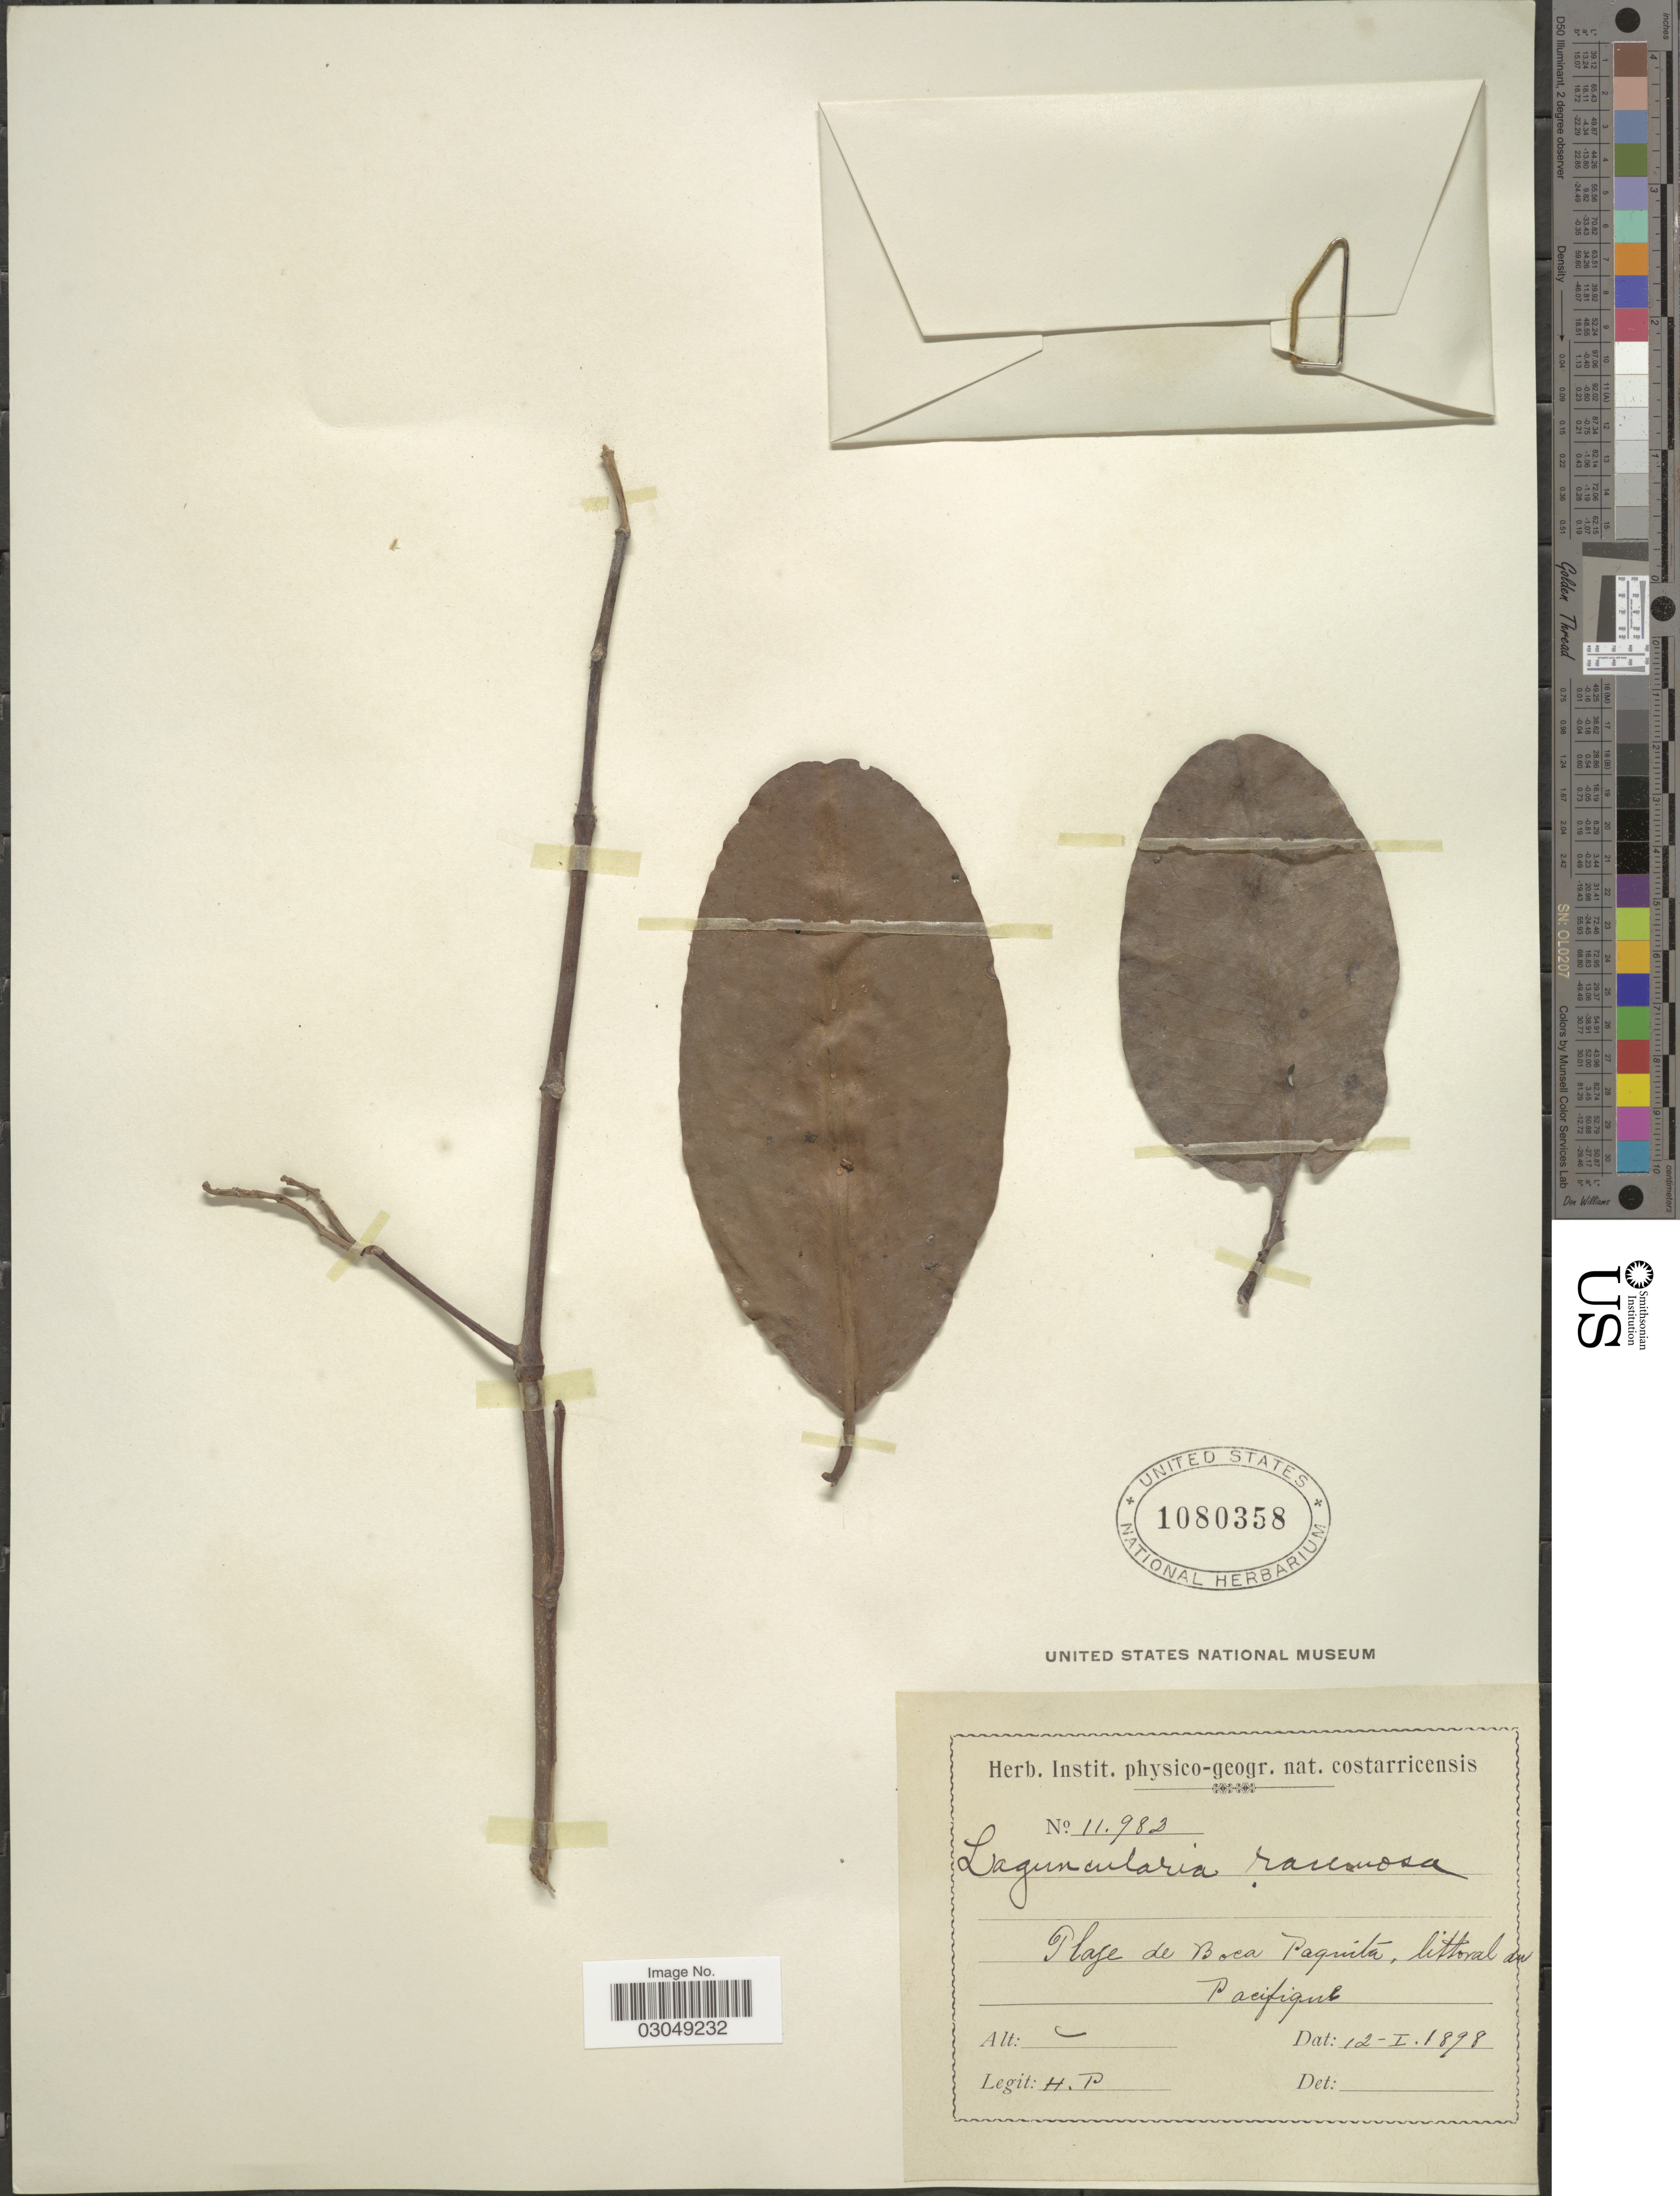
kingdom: Plantae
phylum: Tracheophyta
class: Magnoliopsida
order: Myrtales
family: Combretaceae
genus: Laguncularia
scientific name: Laguncularia racemosa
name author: (L.) C.F. Gaertn.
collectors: H. F. Pittier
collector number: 11983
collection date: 1898-01-12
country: Costa Rica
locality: Plage de Boca Paquita, littoral du Pacifique.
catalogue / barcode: US 1080358